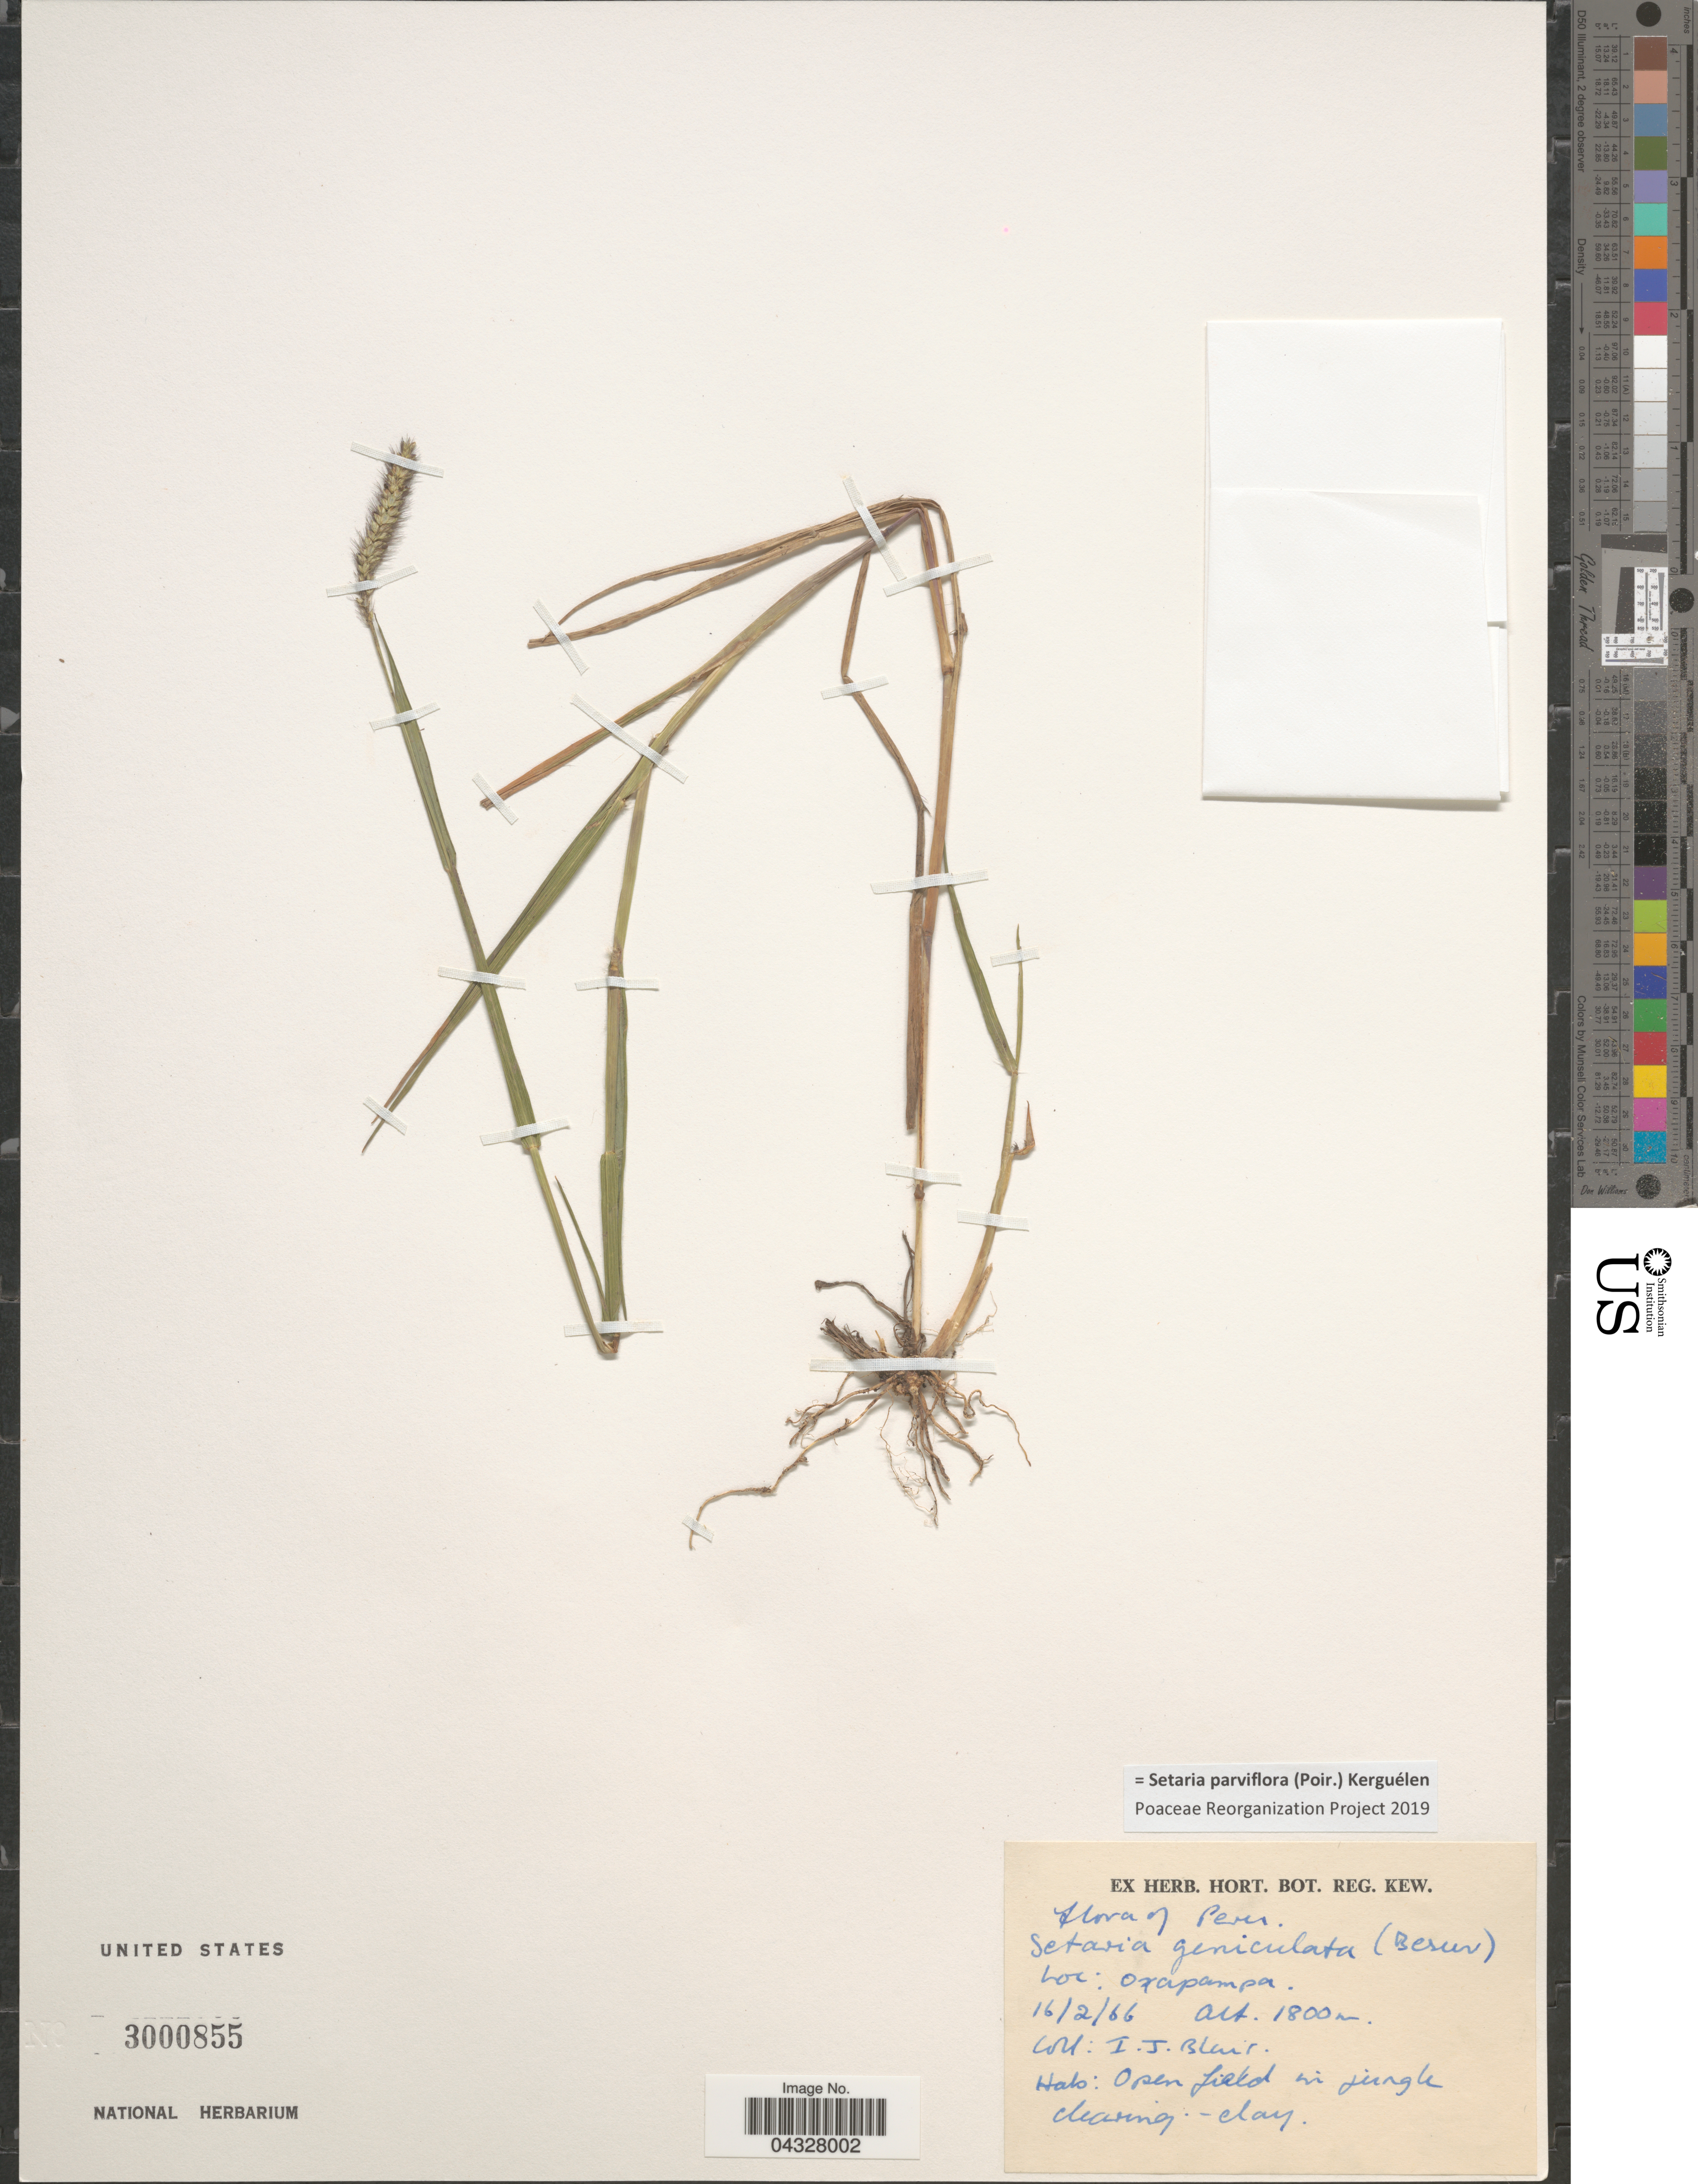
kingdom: Plantae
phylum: Tracheophyta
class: Liliopsida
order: Poales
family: Poaceae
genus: Setaria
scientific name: Setaria parviflora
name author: (Poir.) Kerguélen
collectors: I. Blair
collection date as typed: Transcribed d/m/y: 16/2/66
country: Peru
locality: Oxapampa.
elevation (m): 1800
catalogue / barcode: US 3000855